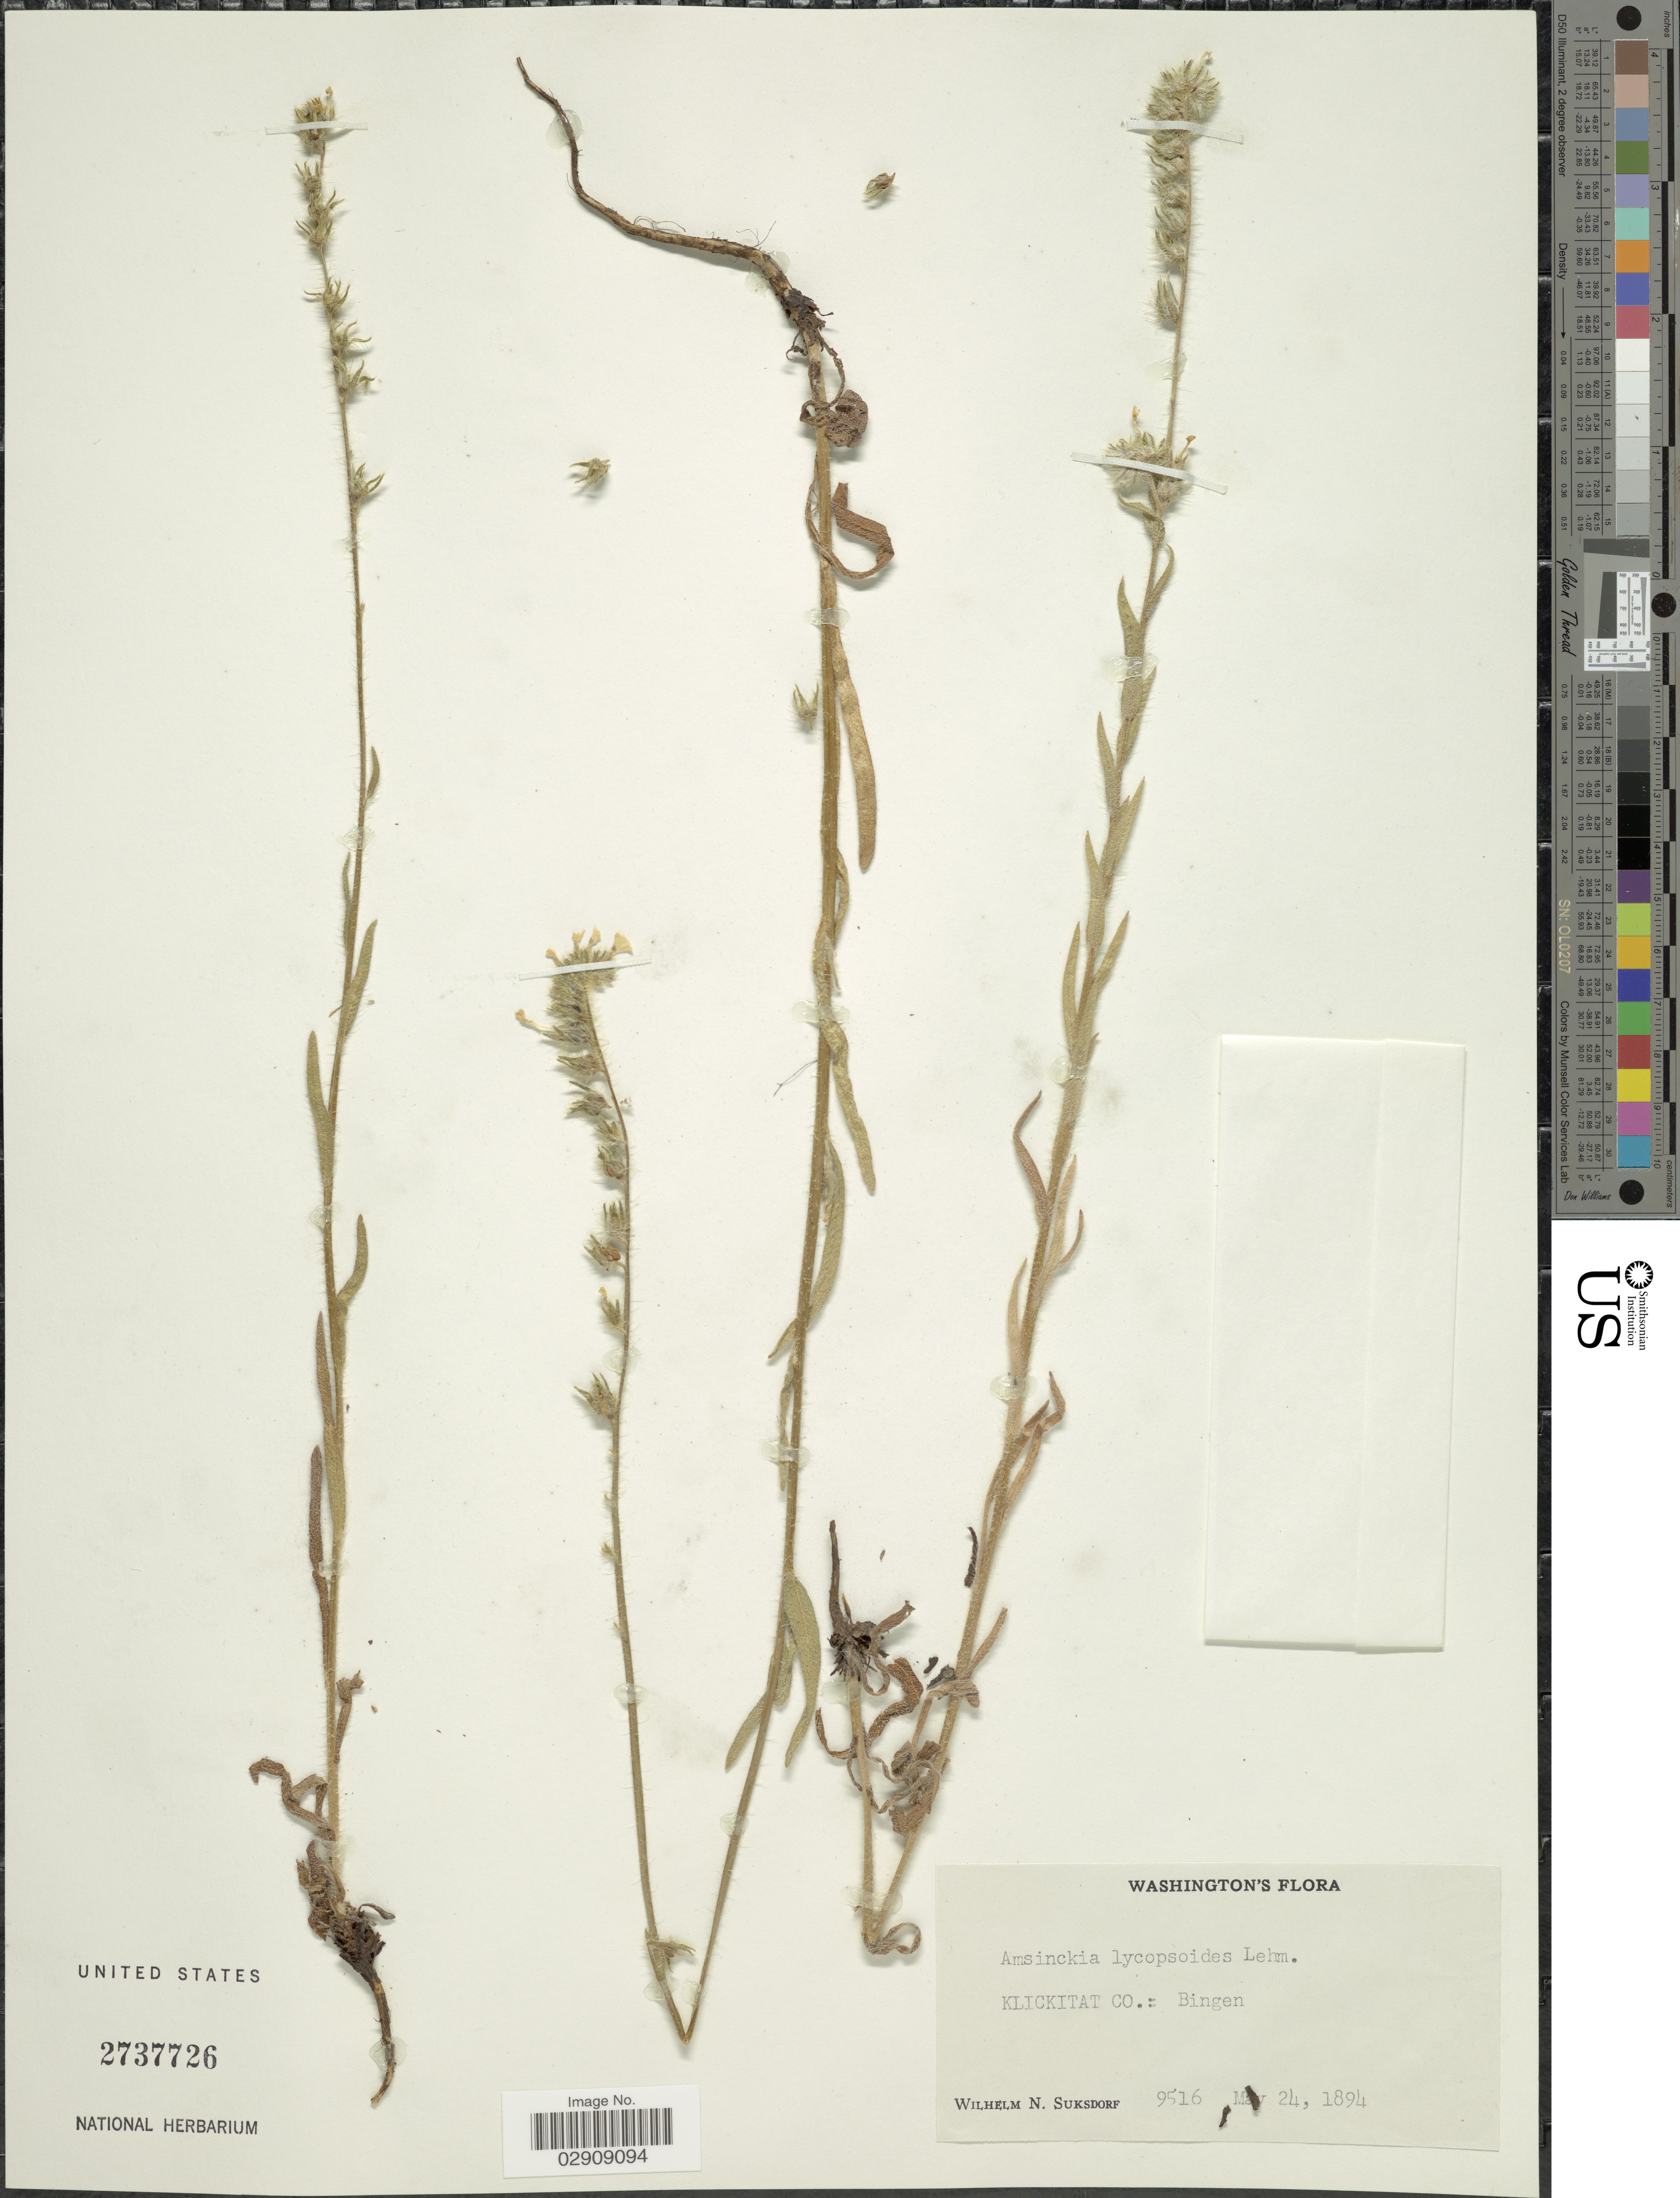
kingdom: Plantae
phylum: Tracheophyta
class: Magnoliopsida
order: Boraginales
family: Boraginaceae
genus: Amsinckia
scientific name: Amsinckia lycopsoides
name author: Lehm.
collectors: W. N. Suksdorf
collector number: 9516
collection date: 1894-05-24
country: United States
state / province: Washington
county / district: Klickitat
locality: Klickitat Co.: Bingen.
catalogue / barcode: US 2737726